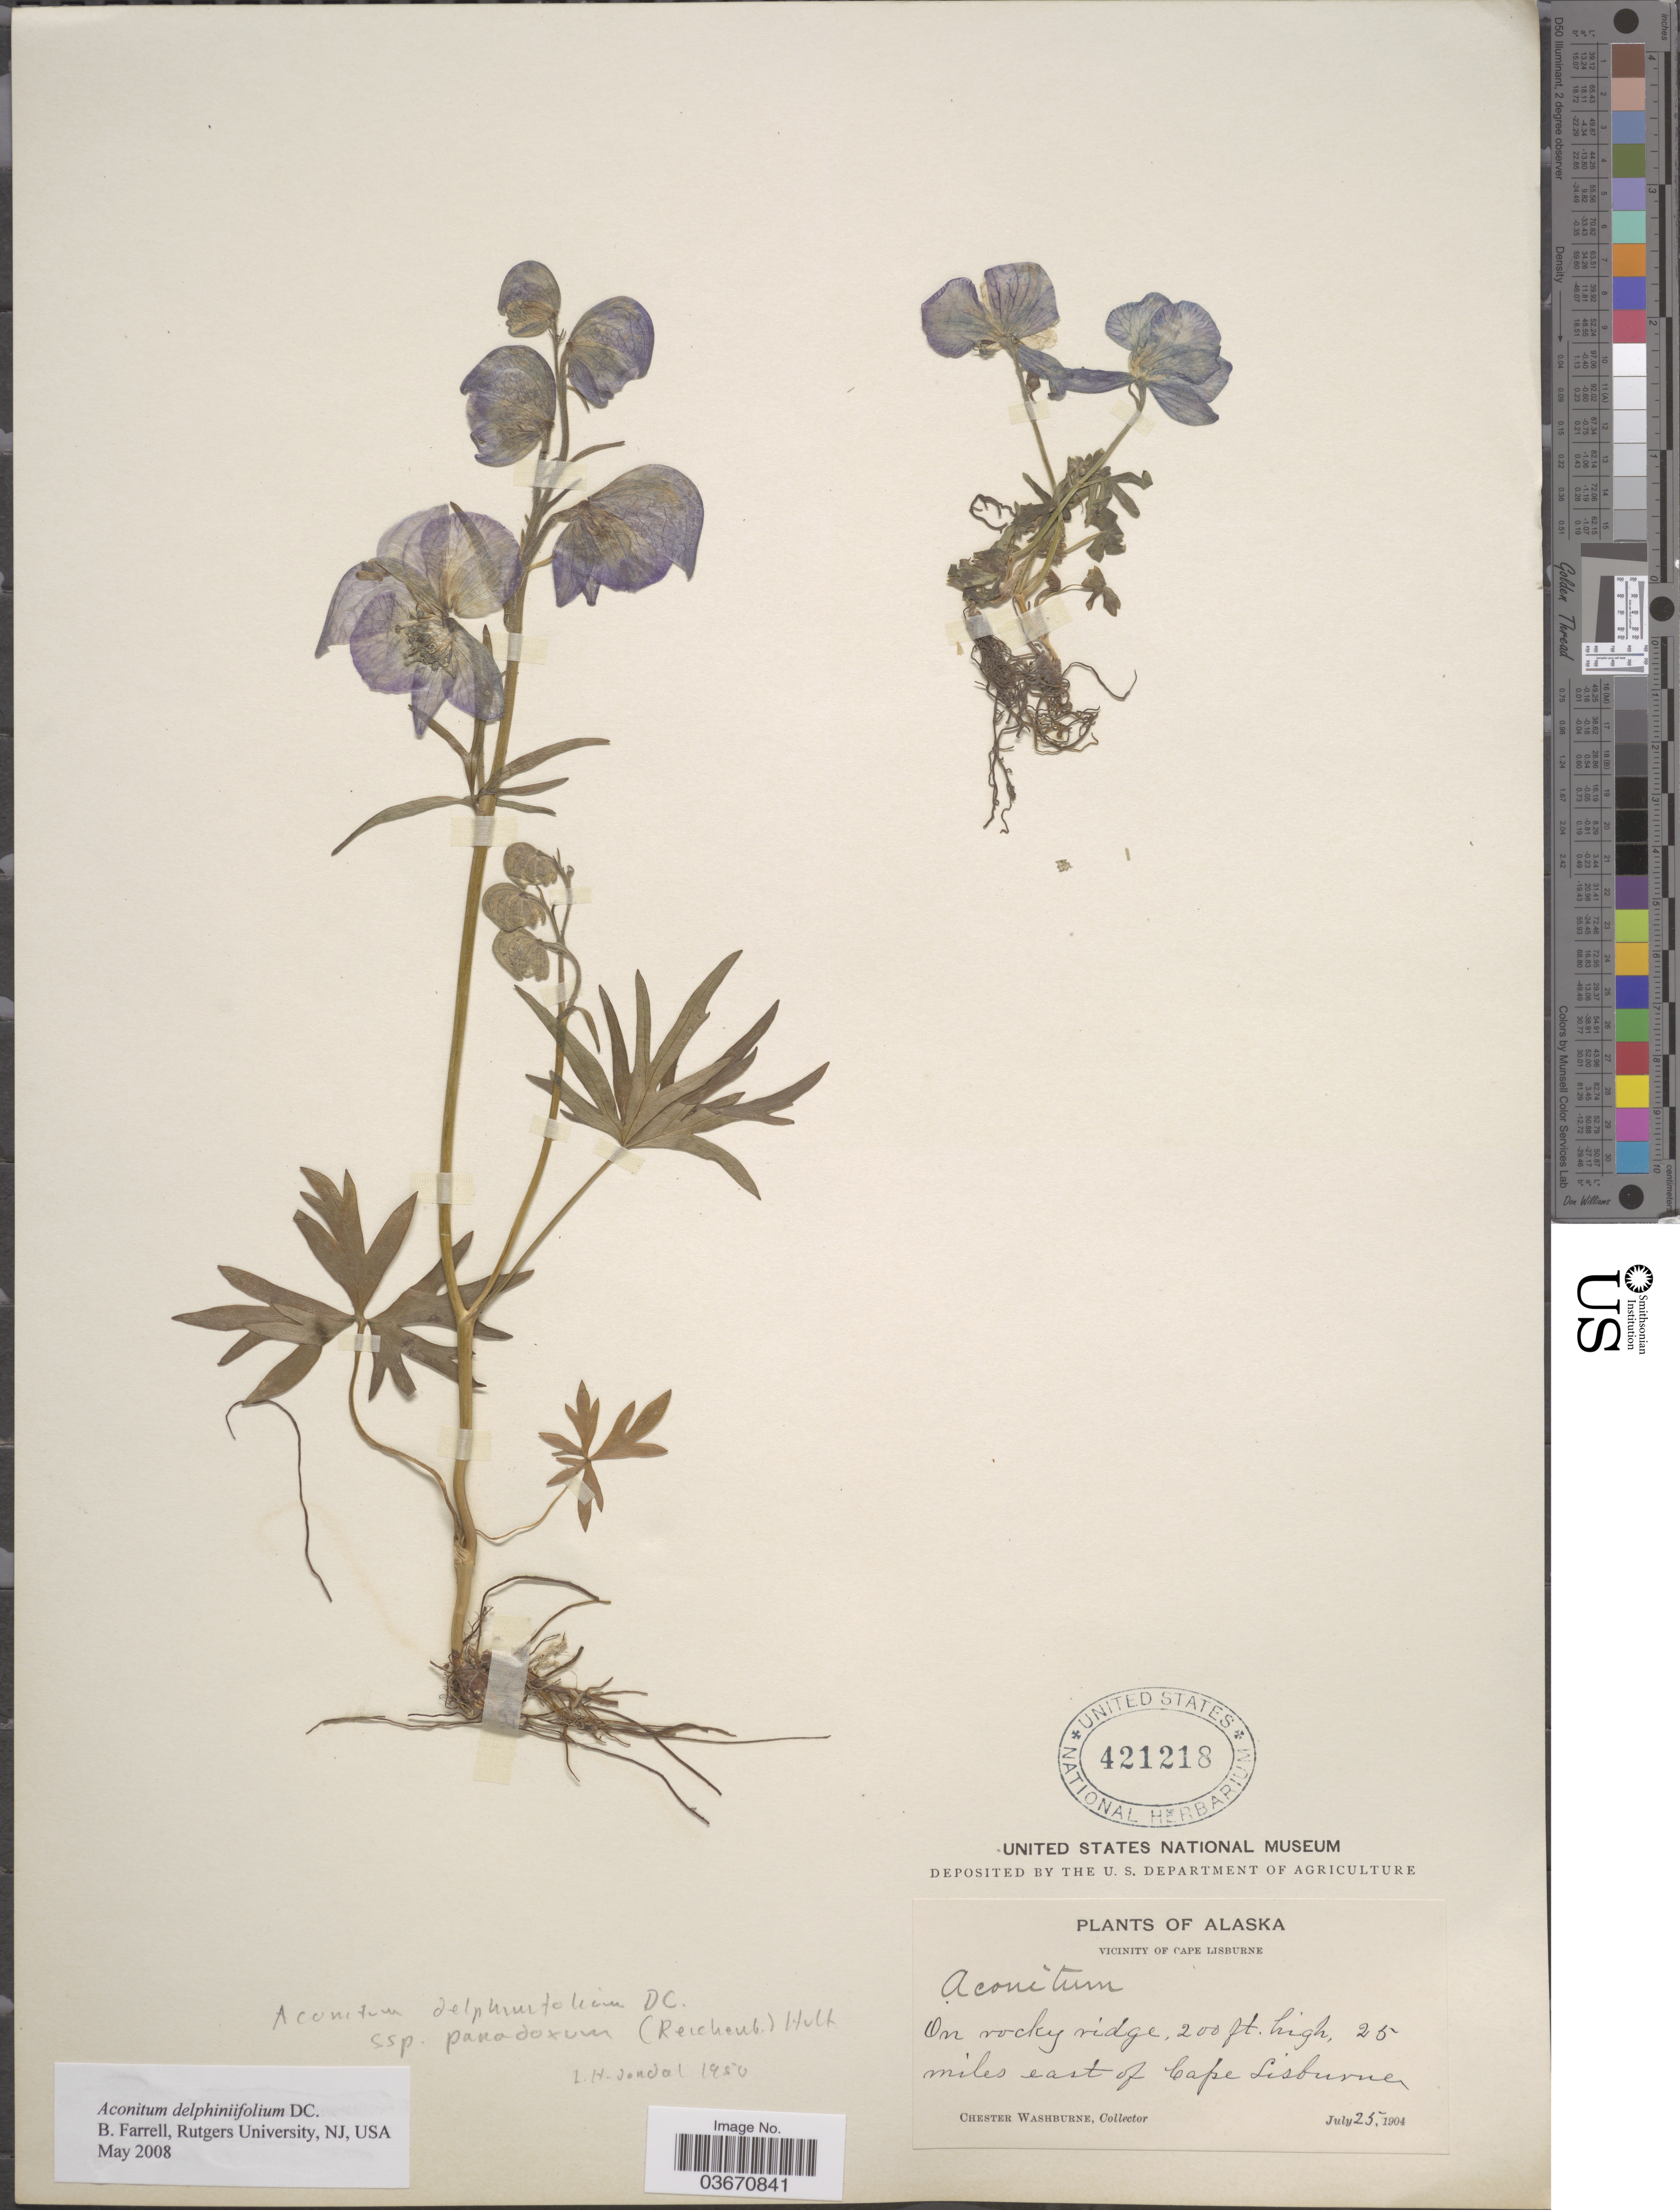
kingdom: Plantae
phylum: Tracheophyta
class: Magnoliopsida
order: Ranunculales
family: Ranunculaceae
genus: Aconitum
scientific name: Aconitum delphinifolium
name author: DC.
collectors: C. Washburne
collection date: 1904-07-25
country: United States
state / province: Alaska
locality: Vicinity of Cape Lisburne. 25 miles east of Cape Lisburne.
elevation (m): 61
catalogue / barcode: US 421218